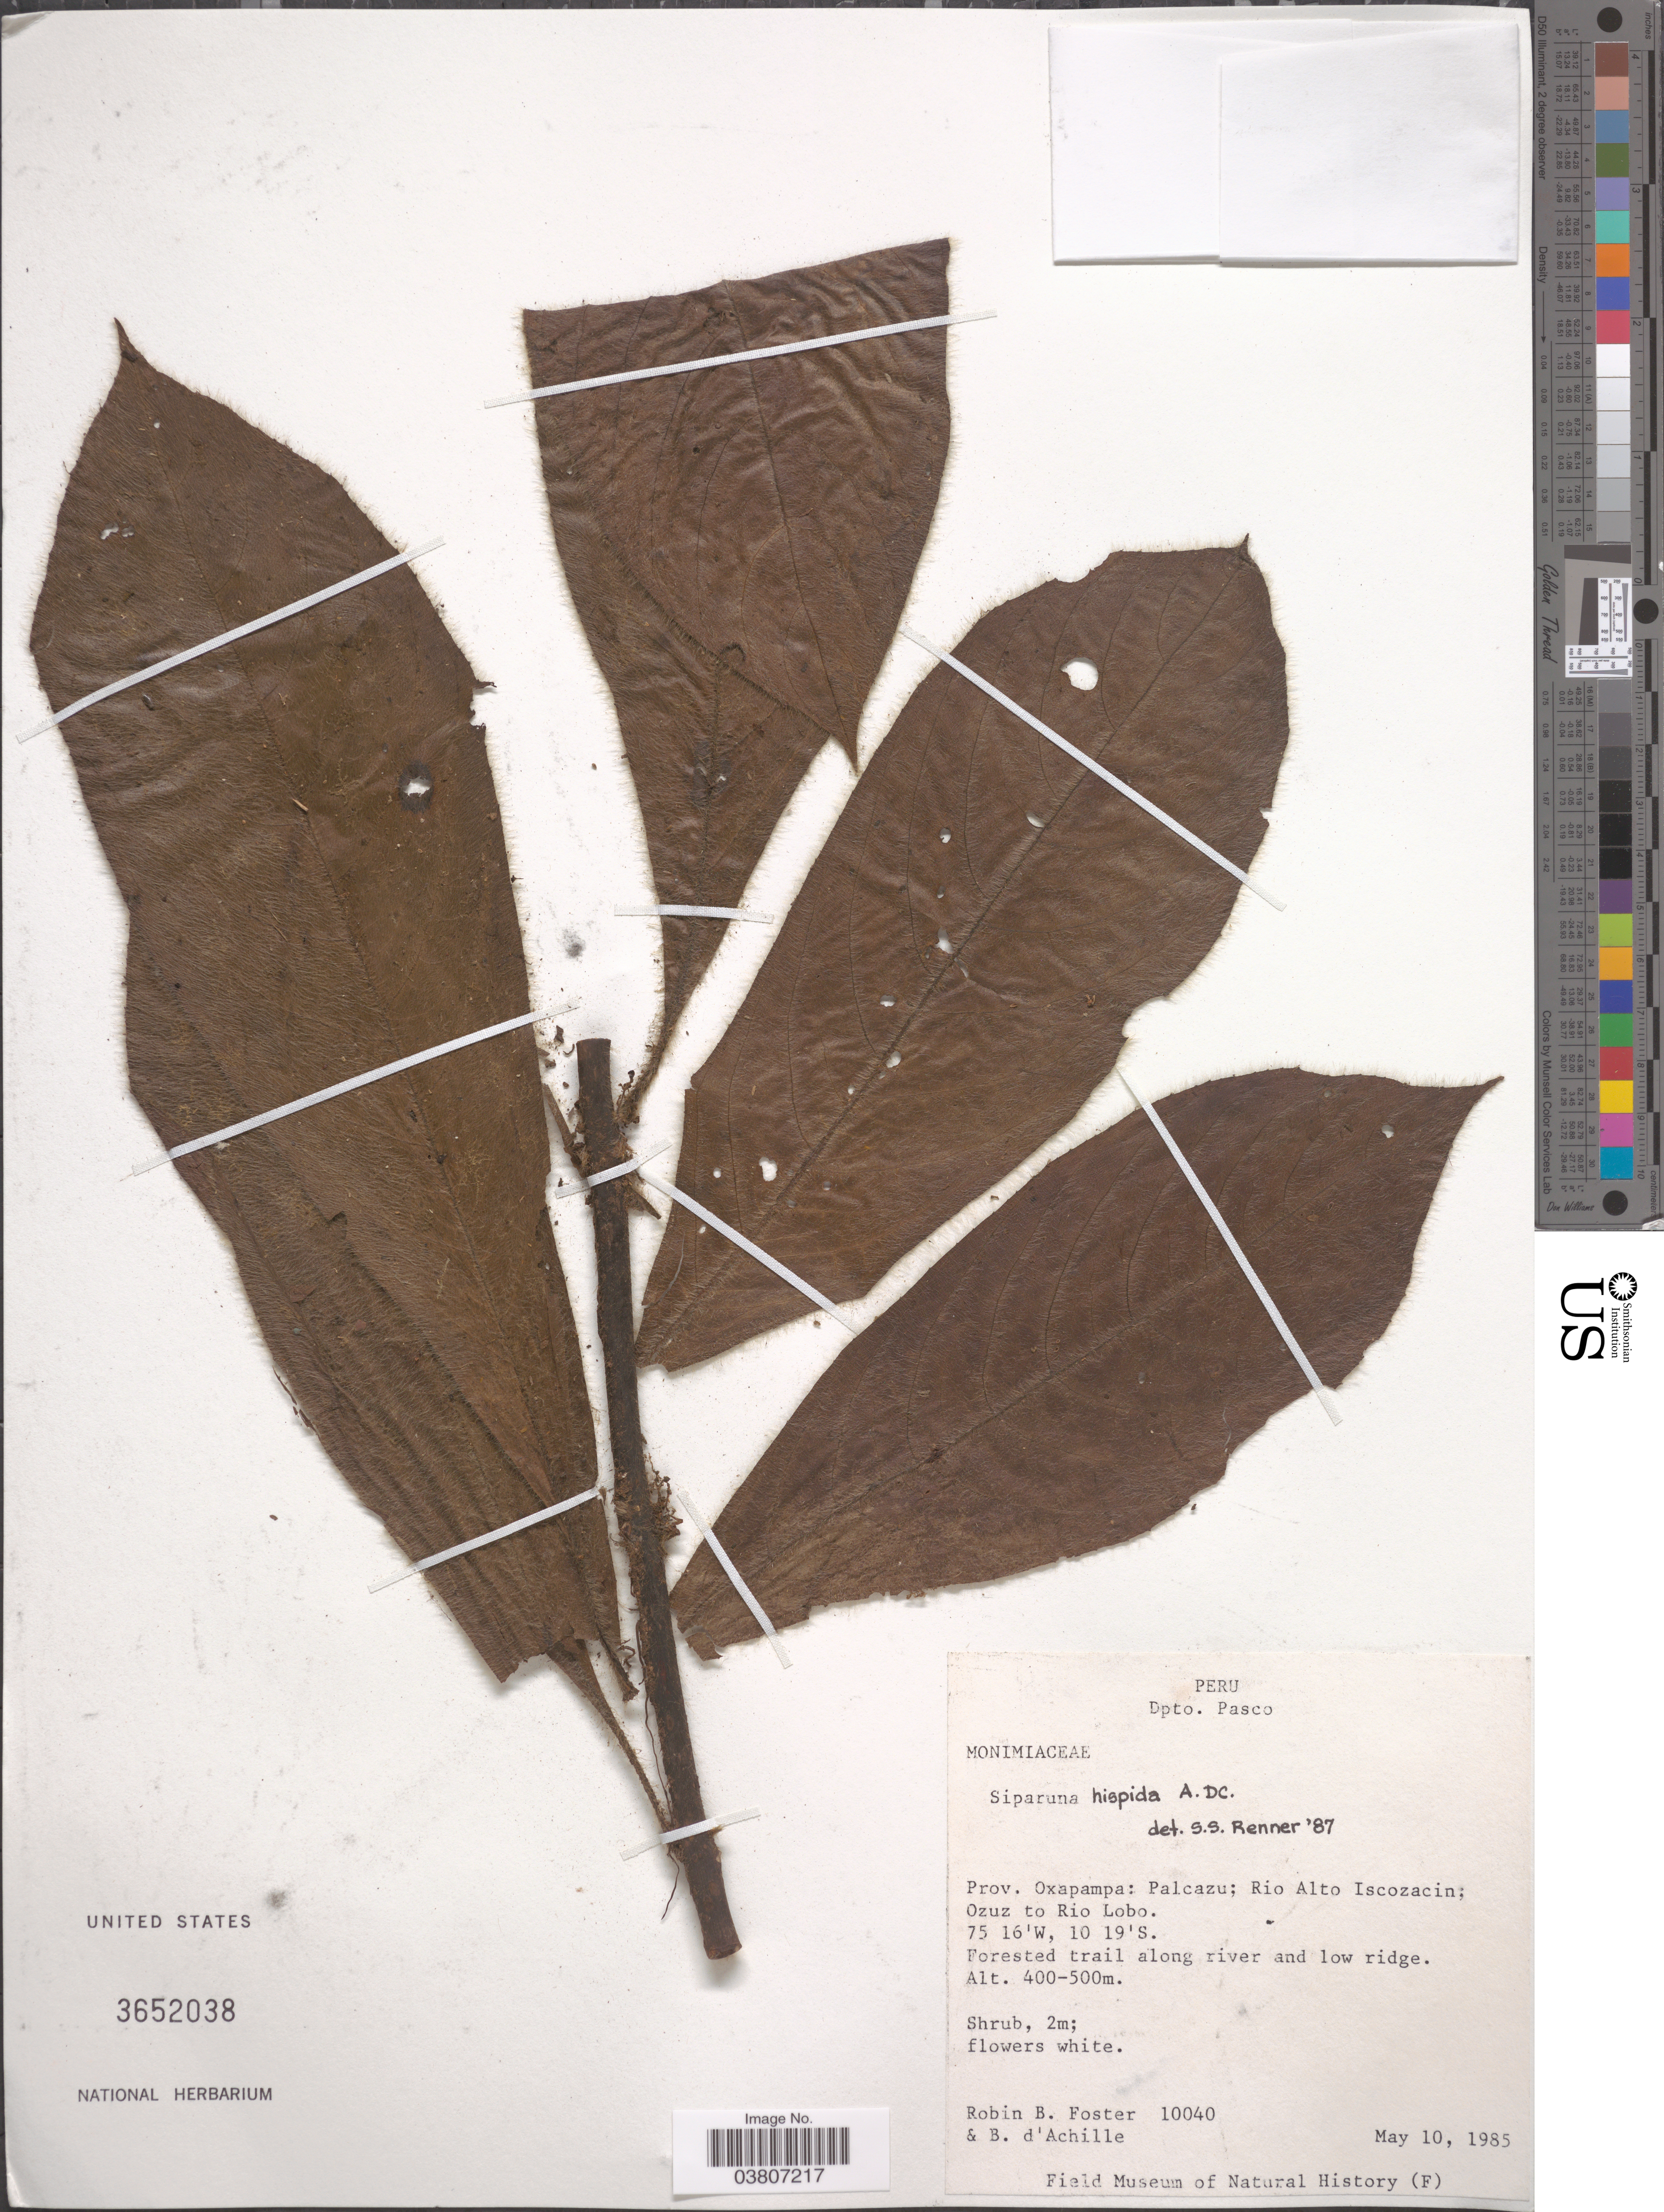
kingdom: Plantae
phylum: Tracheophyta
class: Magnoliopsida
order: Laurales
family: Siparunaceae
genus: Siparuna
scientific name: Siparuna hispida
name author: A. DC.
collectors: R. B. Foster & B. d'Achille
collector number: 10040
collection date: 1985-05-10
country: Peru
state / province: Pasco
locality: Dpto. Pasco. Prov. Oxapampa: Palcazu; Rio Alto Iscozacin; Ozuz to Rio Lobo.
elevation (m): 400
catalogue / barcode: US 3652038